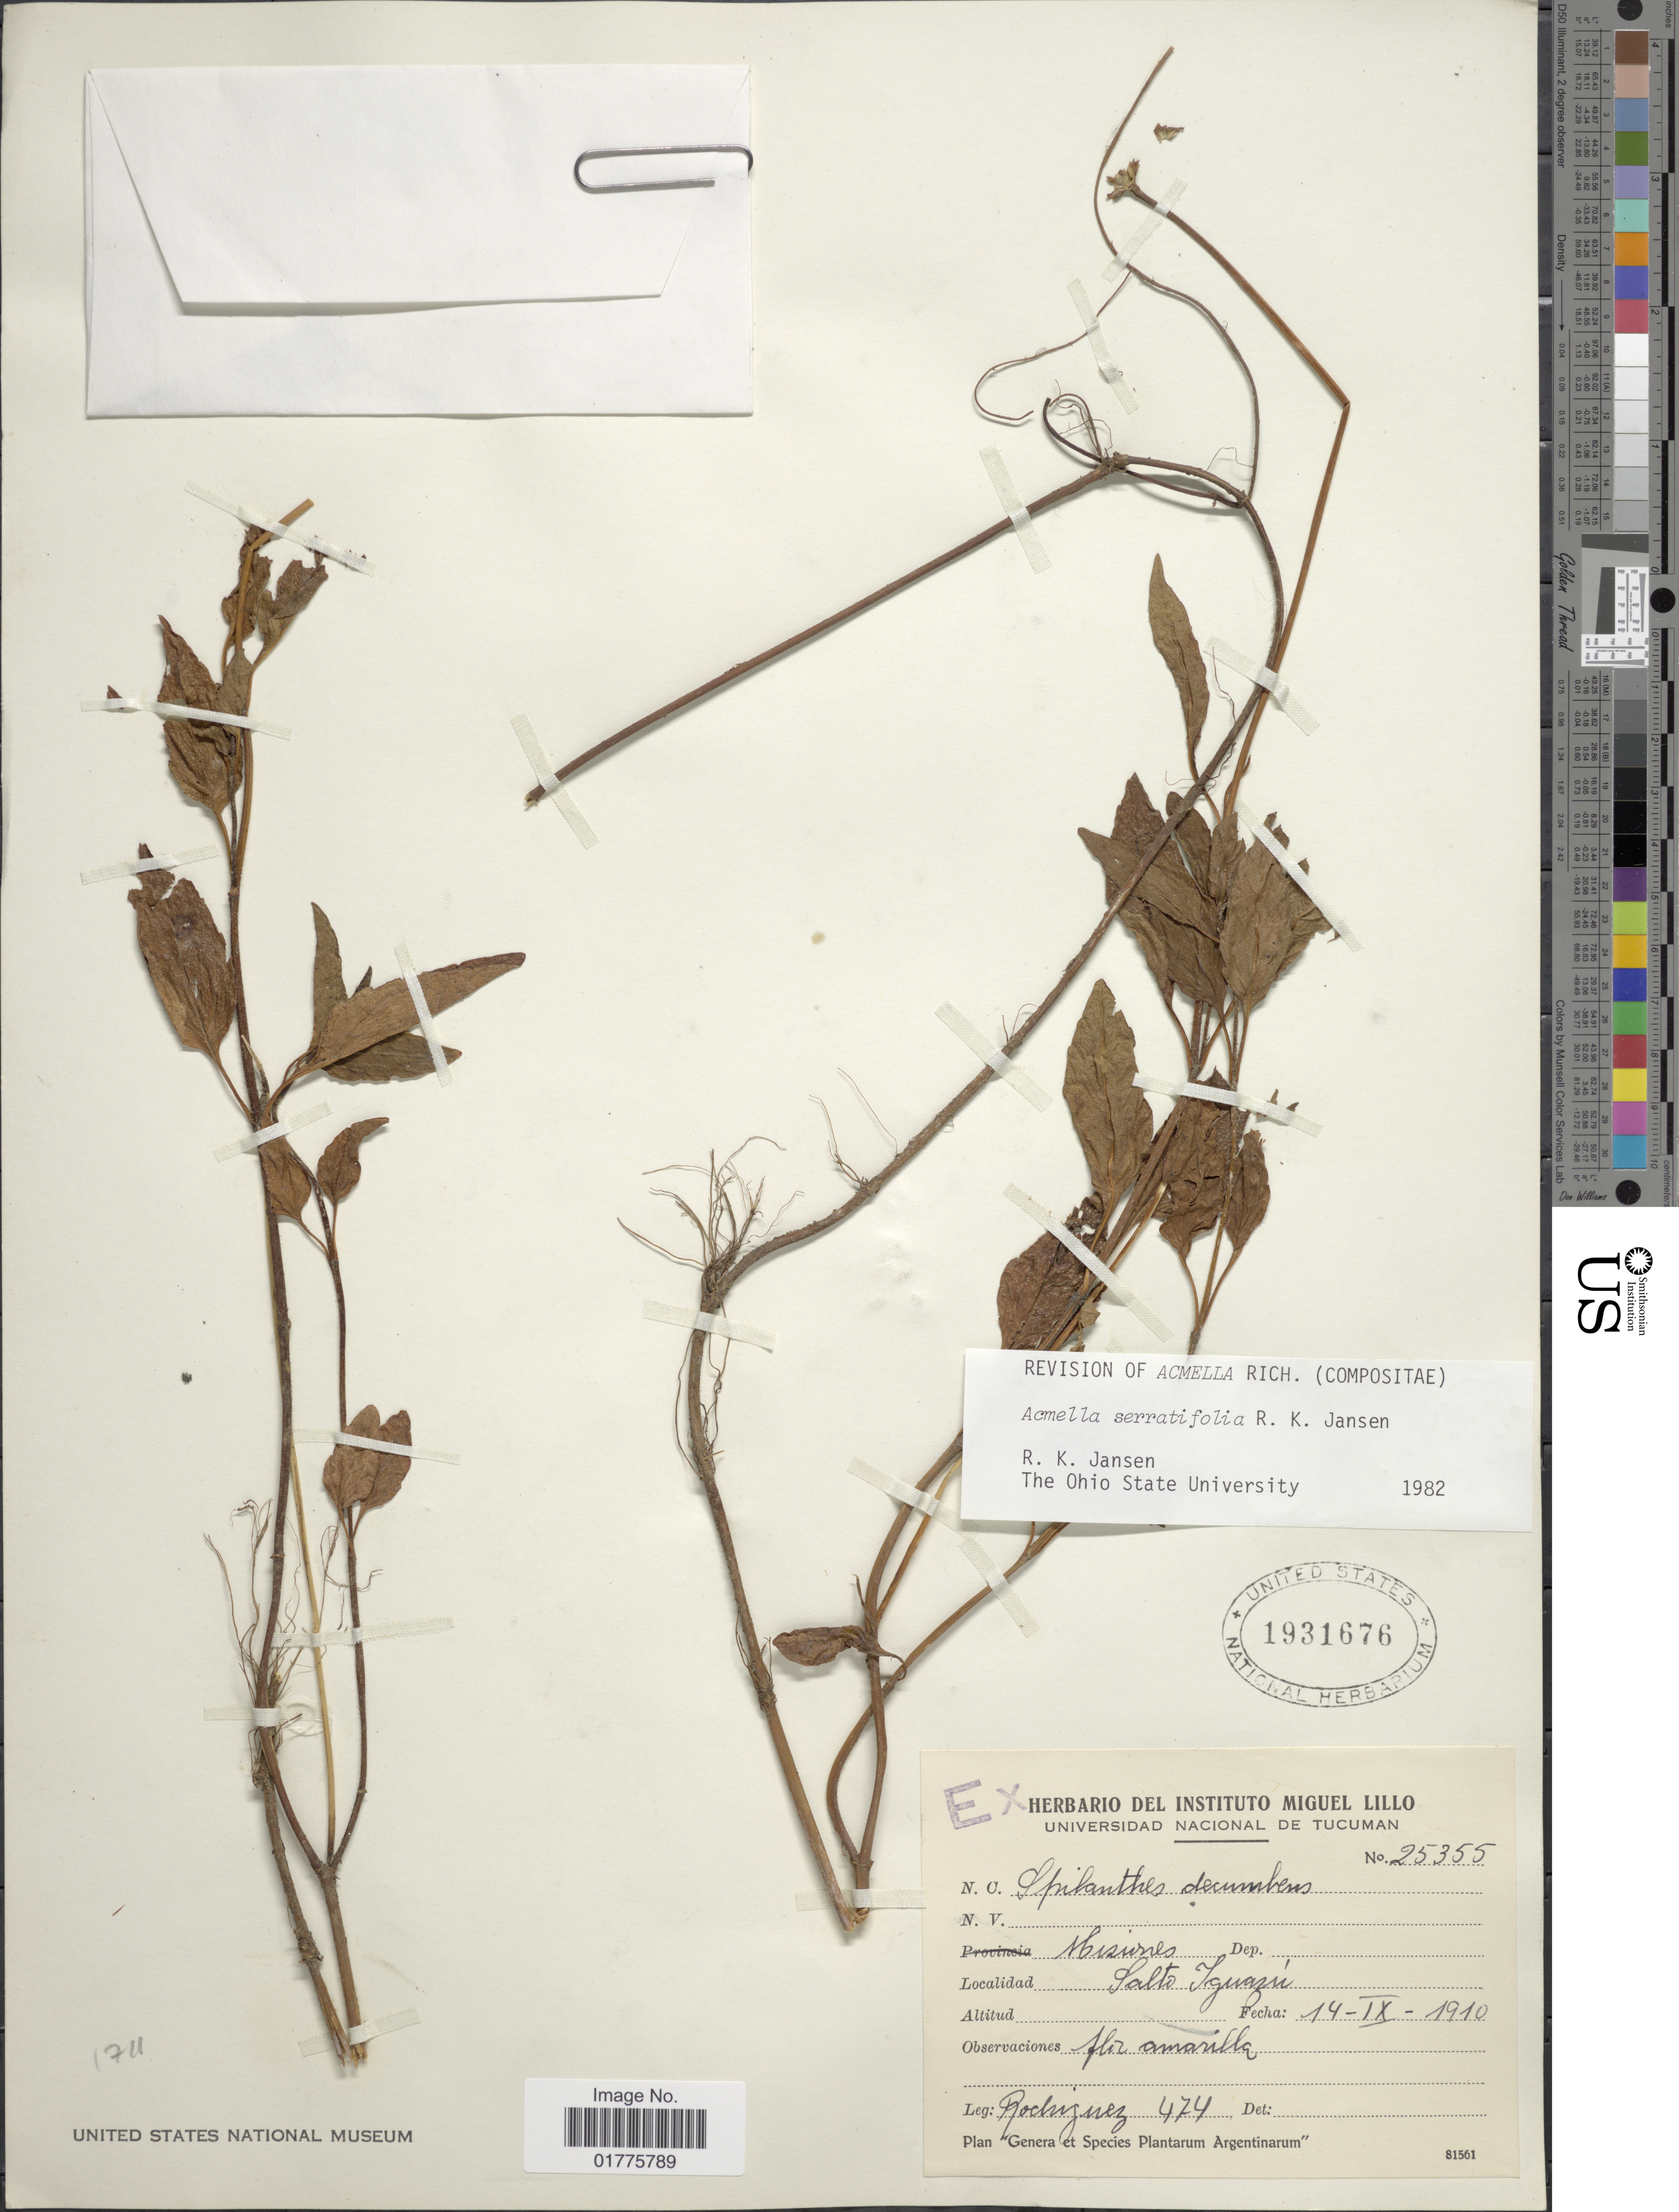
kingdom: Plantae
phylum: Tracheophyta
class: Magnoliopsida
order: Asterales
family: Asteraceae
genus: Acmella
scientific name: Acmella serratifolia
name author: R.K. Jansen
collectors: Rodriguez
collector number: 474/25355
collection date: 1910-09-14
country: Argentina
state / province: Misiones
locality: Salto Iguazú.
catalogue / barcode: US 1931676